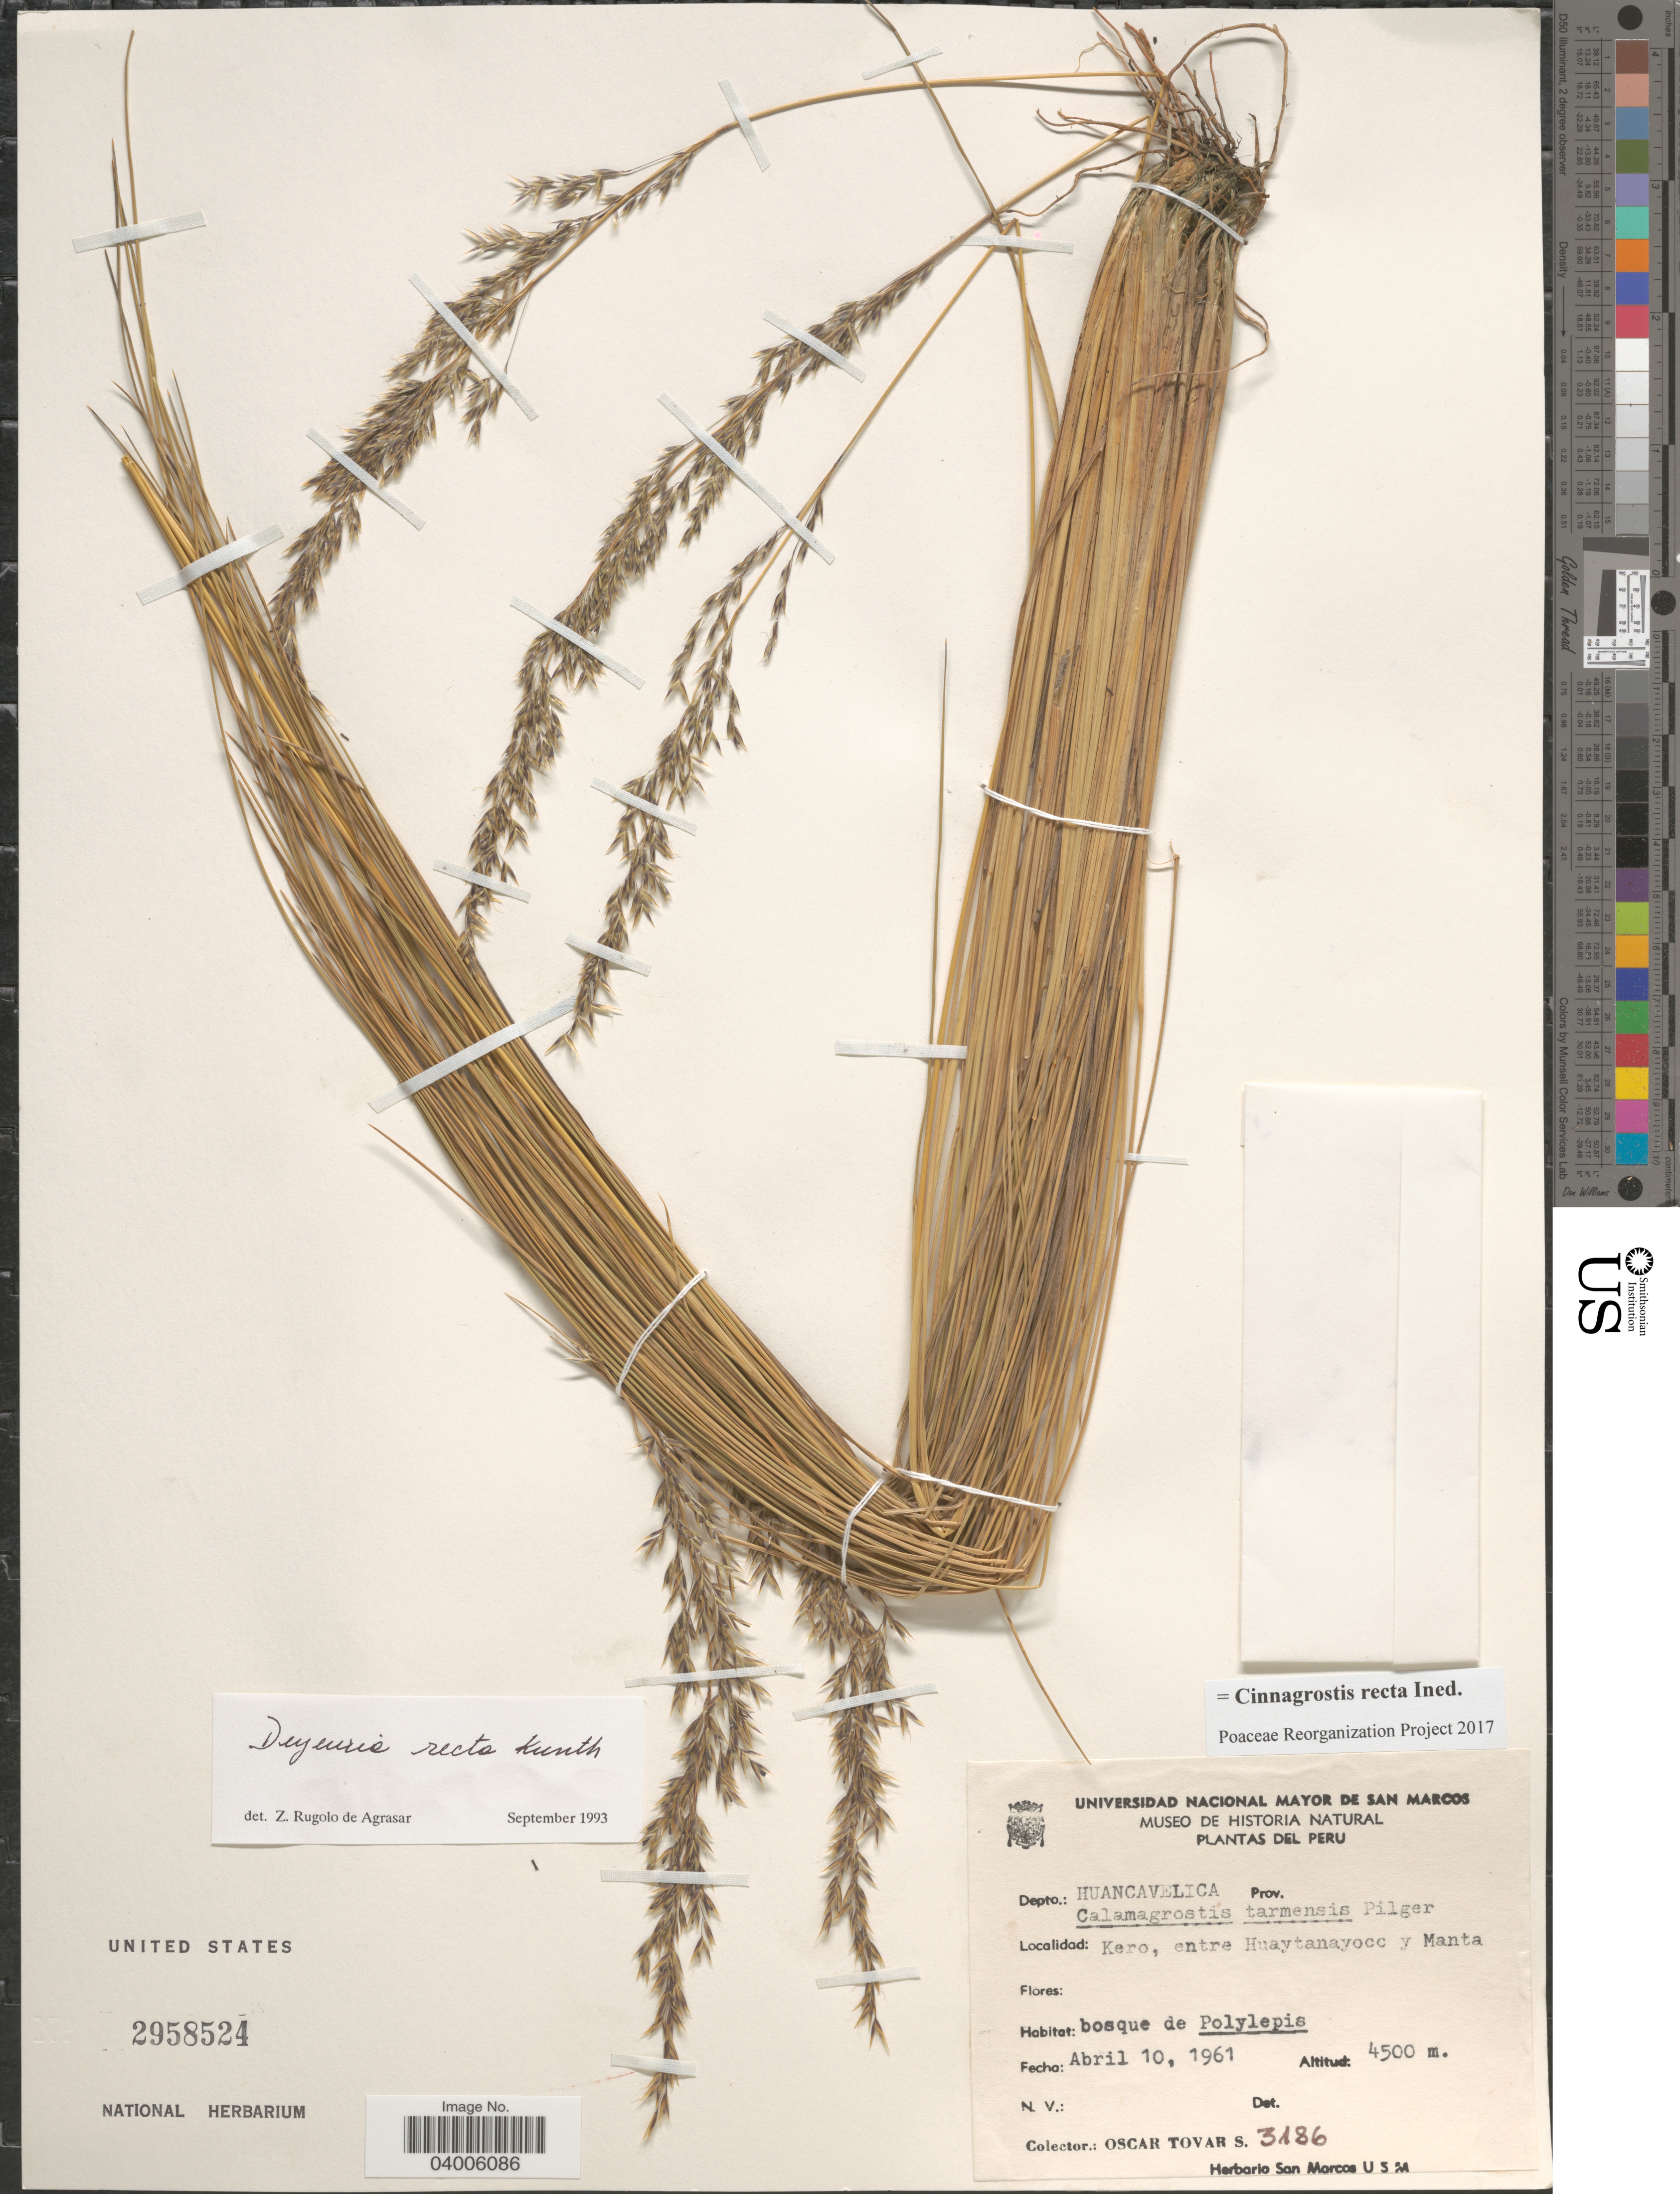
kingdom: Plantae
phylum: Tracheophyta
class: Liliopsida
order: Poales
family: Poaceae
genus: Cinnagrostis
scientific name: Cinnagrostis recta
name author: (Kunth) P.M. Peterson et al.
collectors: Ó. Tovar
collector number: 3186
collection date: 1961-04-10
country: Peru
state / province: Huancavelica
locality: Depto.: Huancavelica. Kero, entre Huaytanayocc y Manta.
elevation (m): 4500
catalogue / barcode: US 2958524